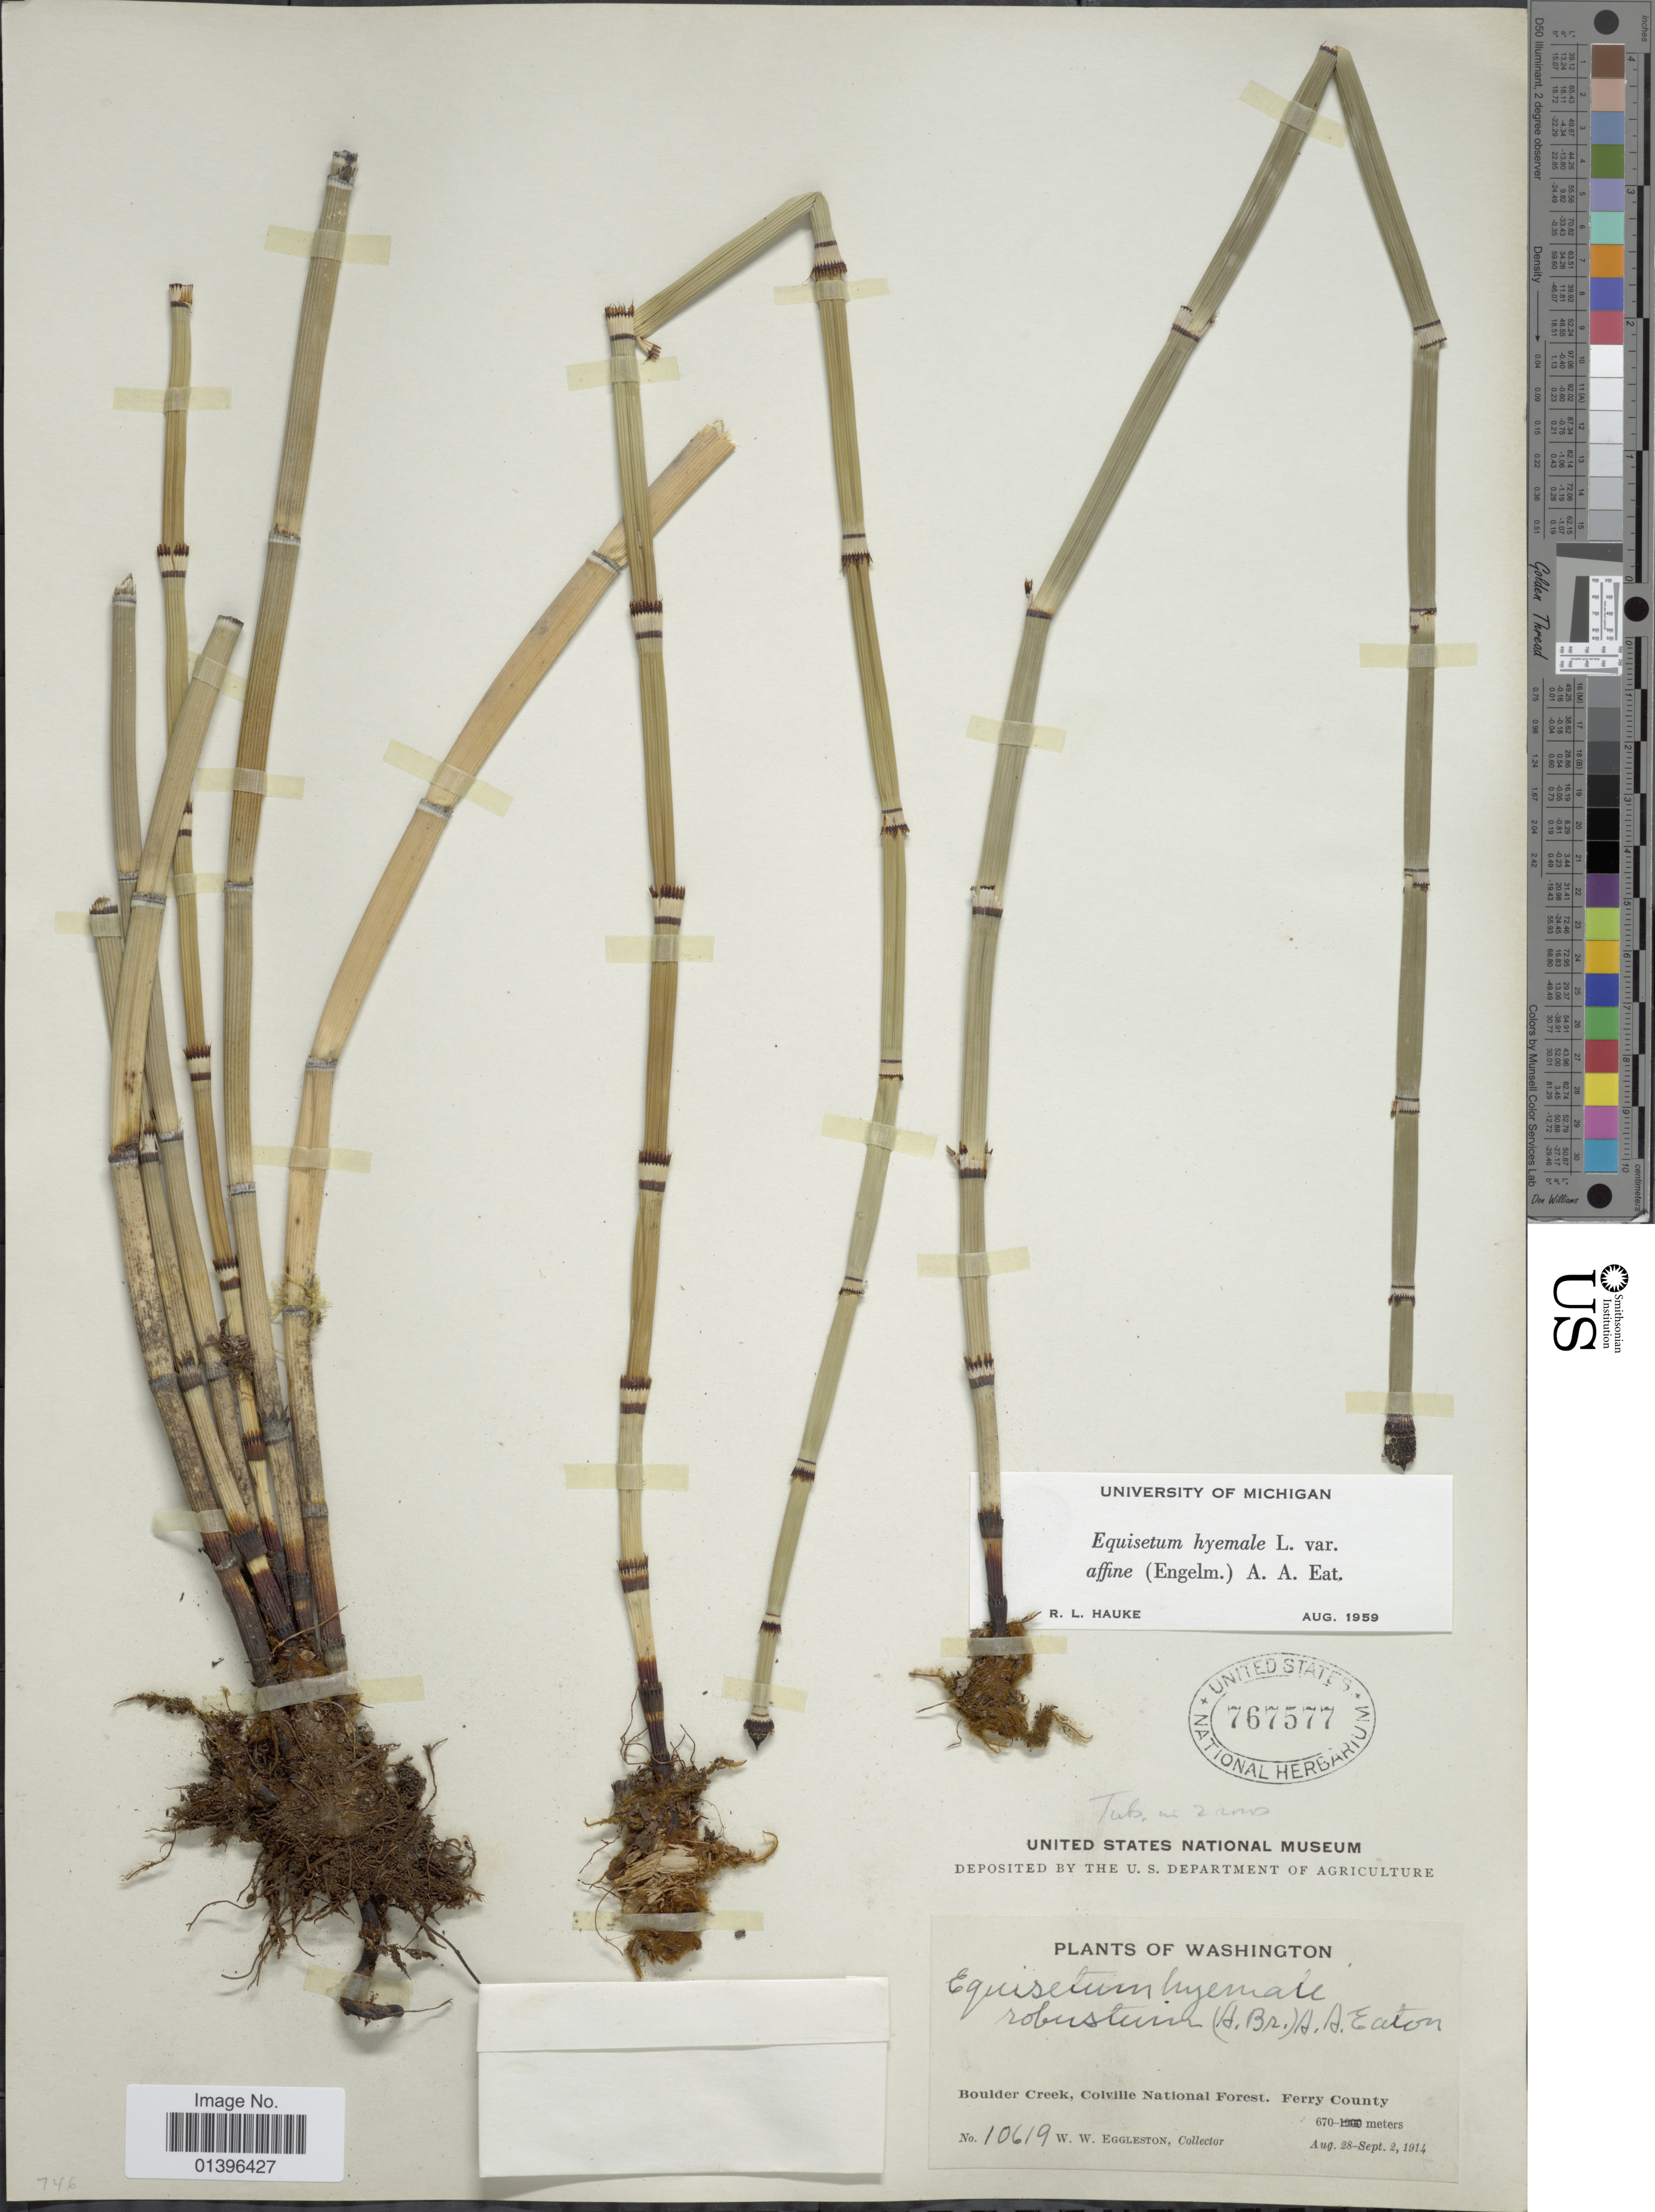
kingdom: Plantae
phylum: Tracheophyta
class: Polypodiopsida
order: Equisetales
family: Equisetaceae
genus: Equisetum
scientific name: Equisetum hyemale var. affine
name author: (Engelm.) A.A. Eaton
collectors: W. W. Eggleston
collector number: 10619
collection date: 1914-08-28/1914-09-02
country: United States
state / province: Washington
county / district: Ferry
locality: Boulder Creek, Colville National Forest, Ferry County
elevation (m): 670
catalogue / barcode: US 767577